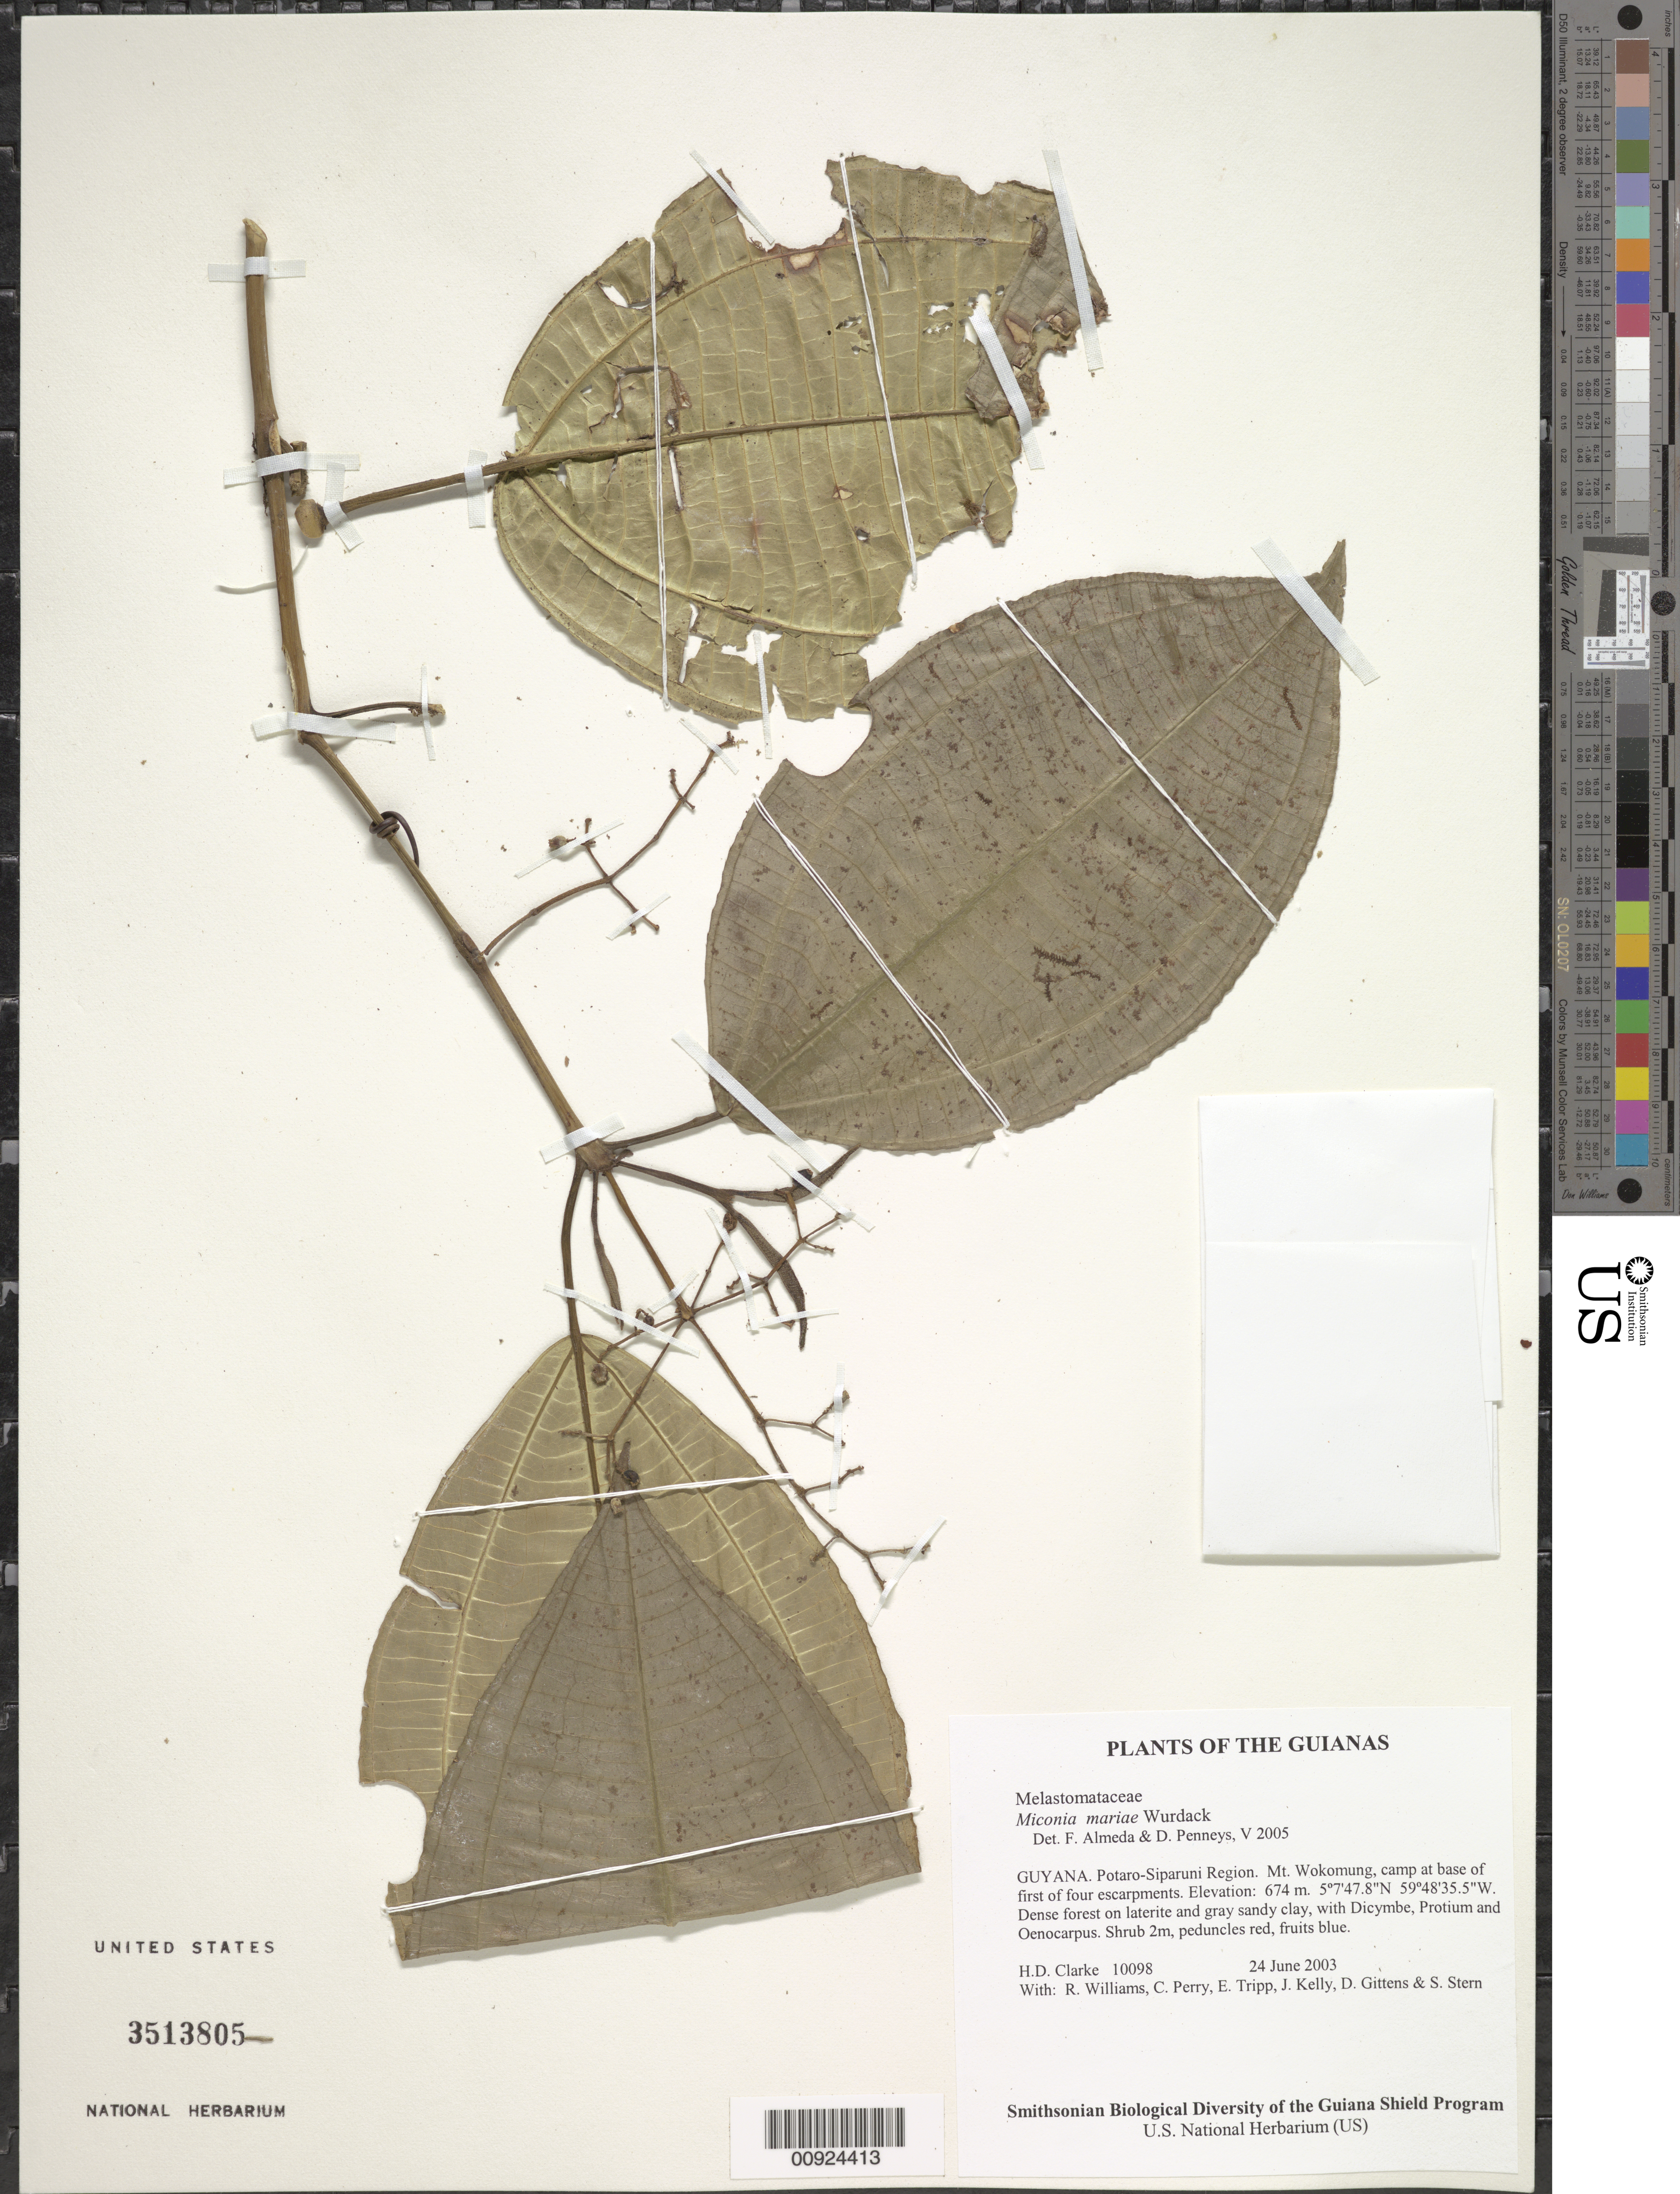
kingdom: Plantae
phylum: Tracheophyta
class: Magnoliopsida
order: Myrtales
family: Melastomataceae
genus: Miconia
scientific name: Miconia mariae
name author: Wurdack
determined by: Almeda, F.; Penneys, D. S.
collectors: H. D. Clarke, R. Williams, C. Perry, E. Tripp, J. Kelly, D. Gittens & S. R. Stern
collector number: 10098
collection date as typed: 24 June 2003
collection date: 2003-06-24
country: Guyana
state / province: Potaro-Siparuni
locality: Mt. Wokomung, camp at base of first of four escarpments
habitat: Dense forest on laterite and gray sandy clay, with Dicymbe, Protium and Oenocarpus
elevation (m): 674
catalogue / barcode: US 3513805